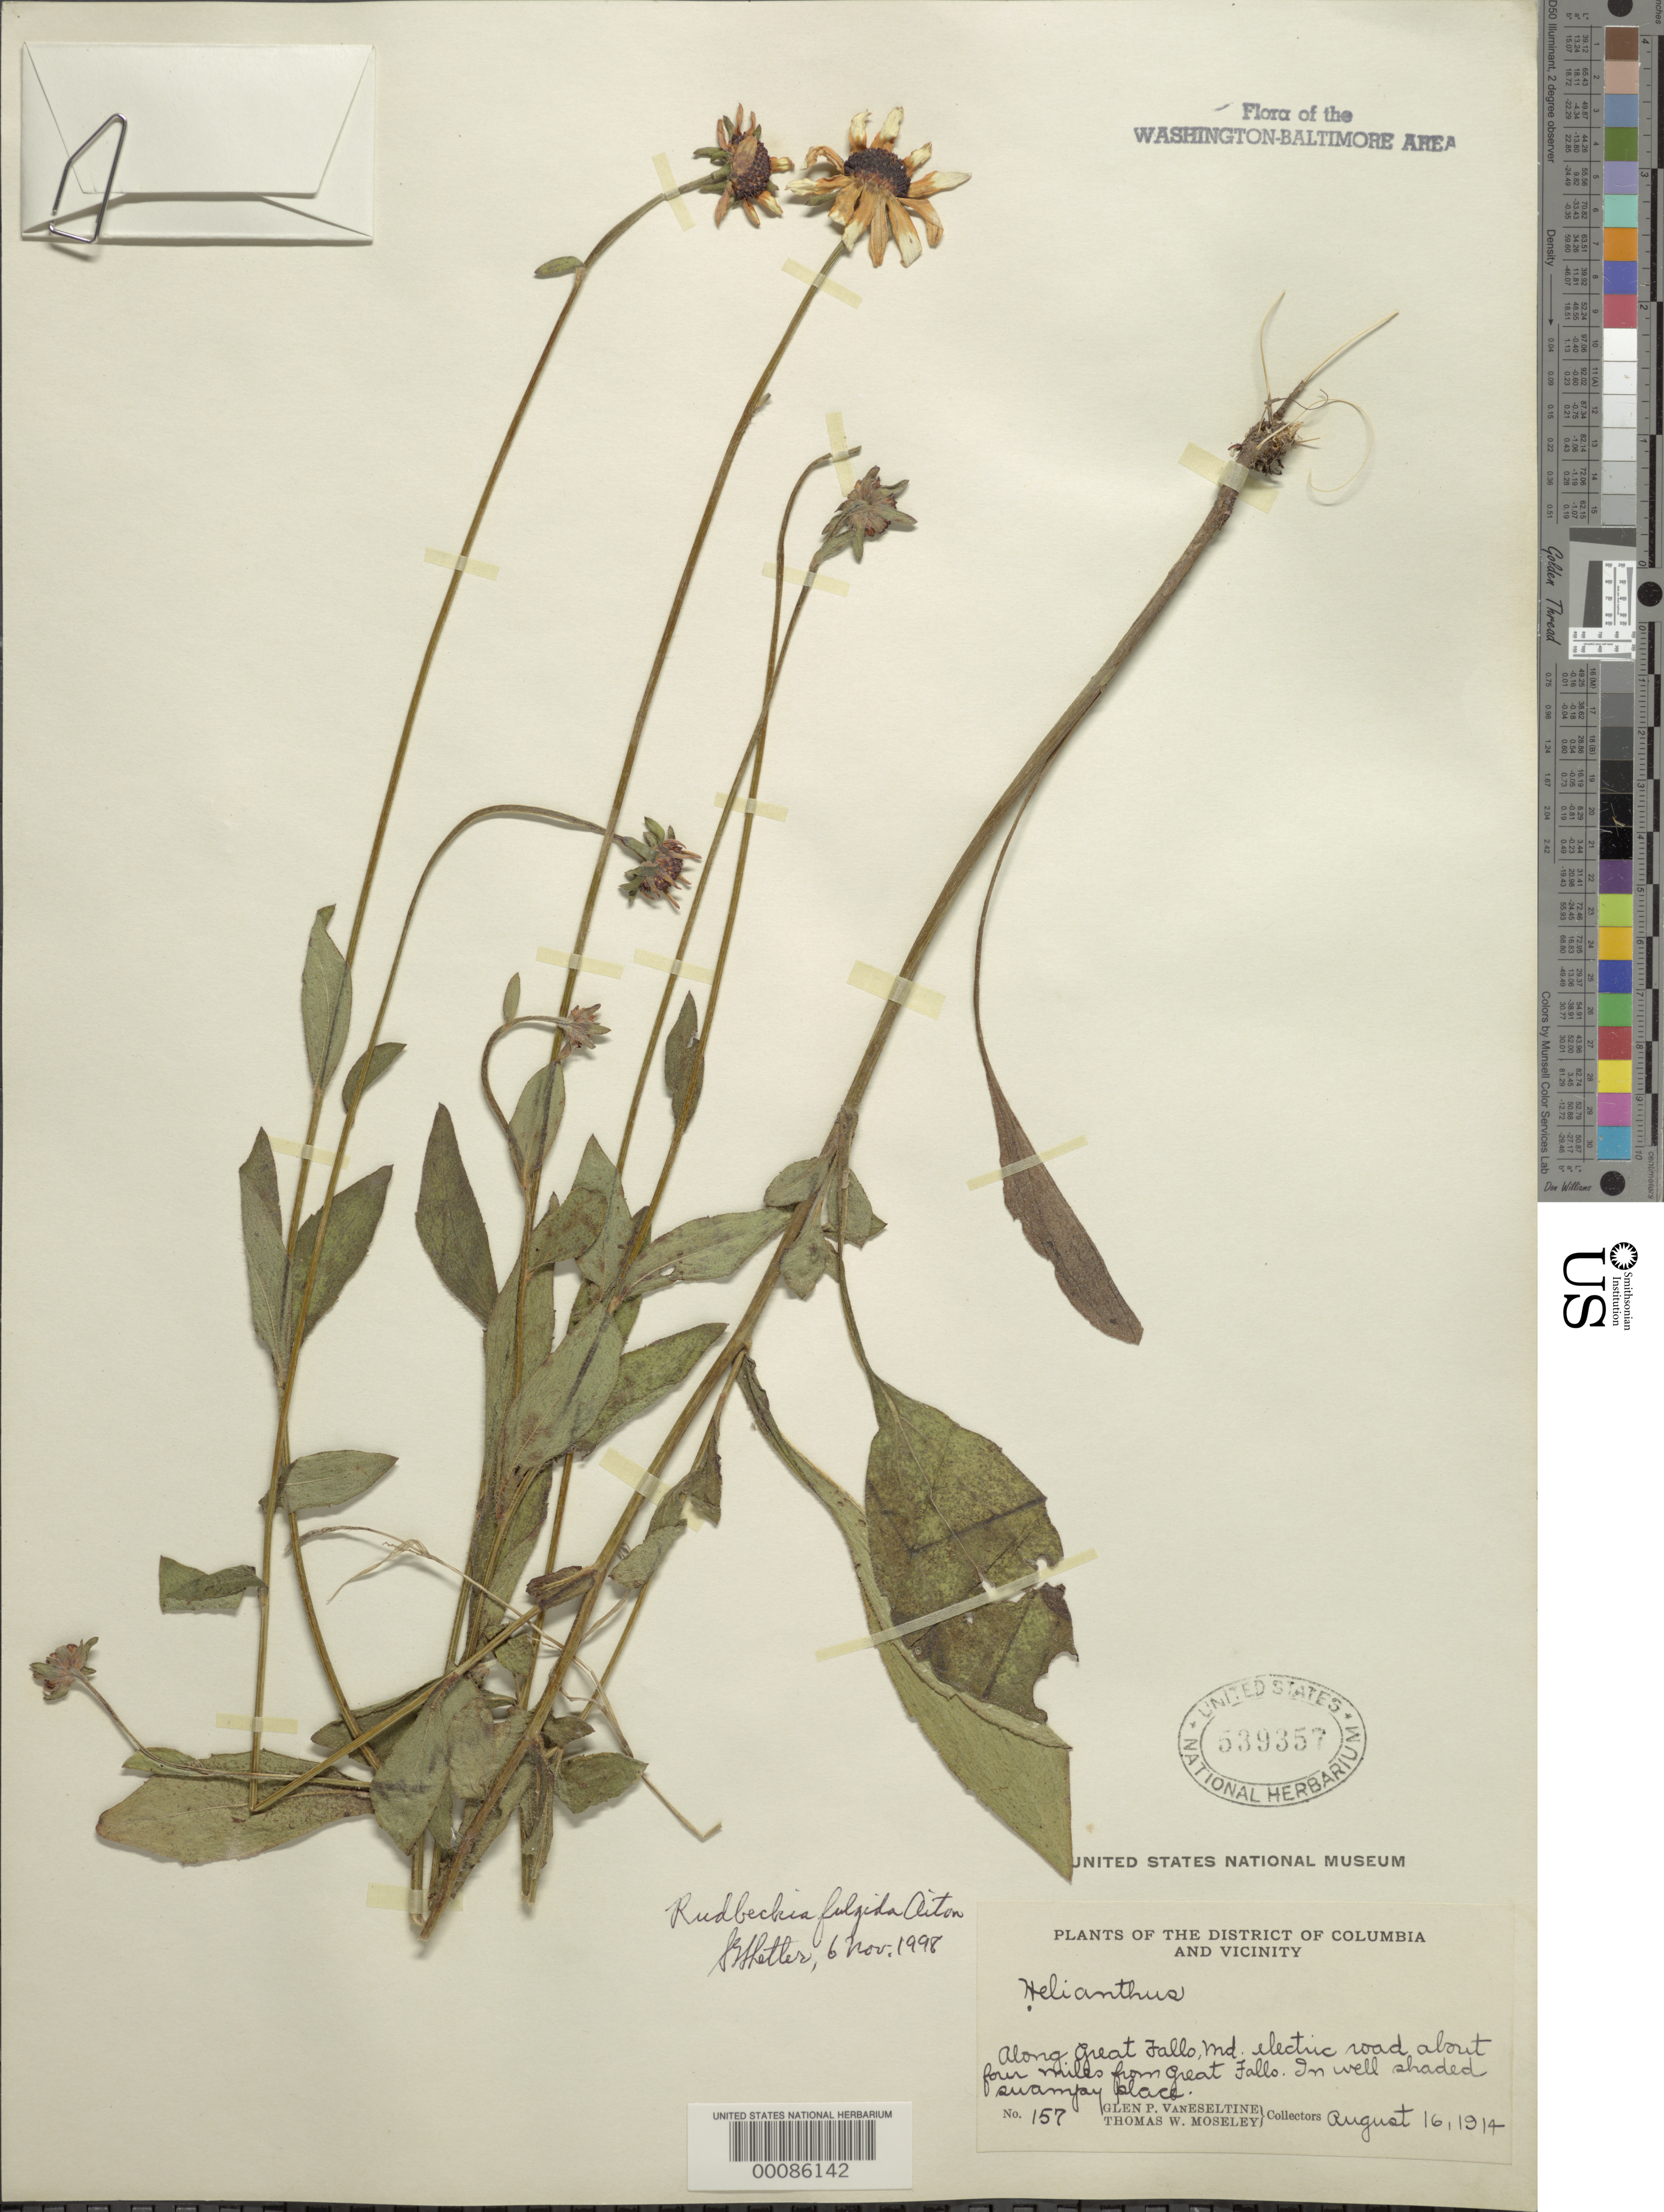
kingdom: Plantae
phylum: Tracheophyta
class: Magnoliopsida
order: Asterales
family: Asteraceae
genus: Rudbeckia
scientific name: Rudbeckia fulgida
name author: Aiton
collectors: G. P. Van Eseltine & T. Moseley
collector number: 157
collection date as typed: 16 Aug 1914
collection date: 1914-08-16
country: United States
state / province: Maryland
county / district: Montgomery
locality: Great Falls Electric Road C. & O. Canal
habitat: Well shaded swampy place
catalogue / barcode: US 539357